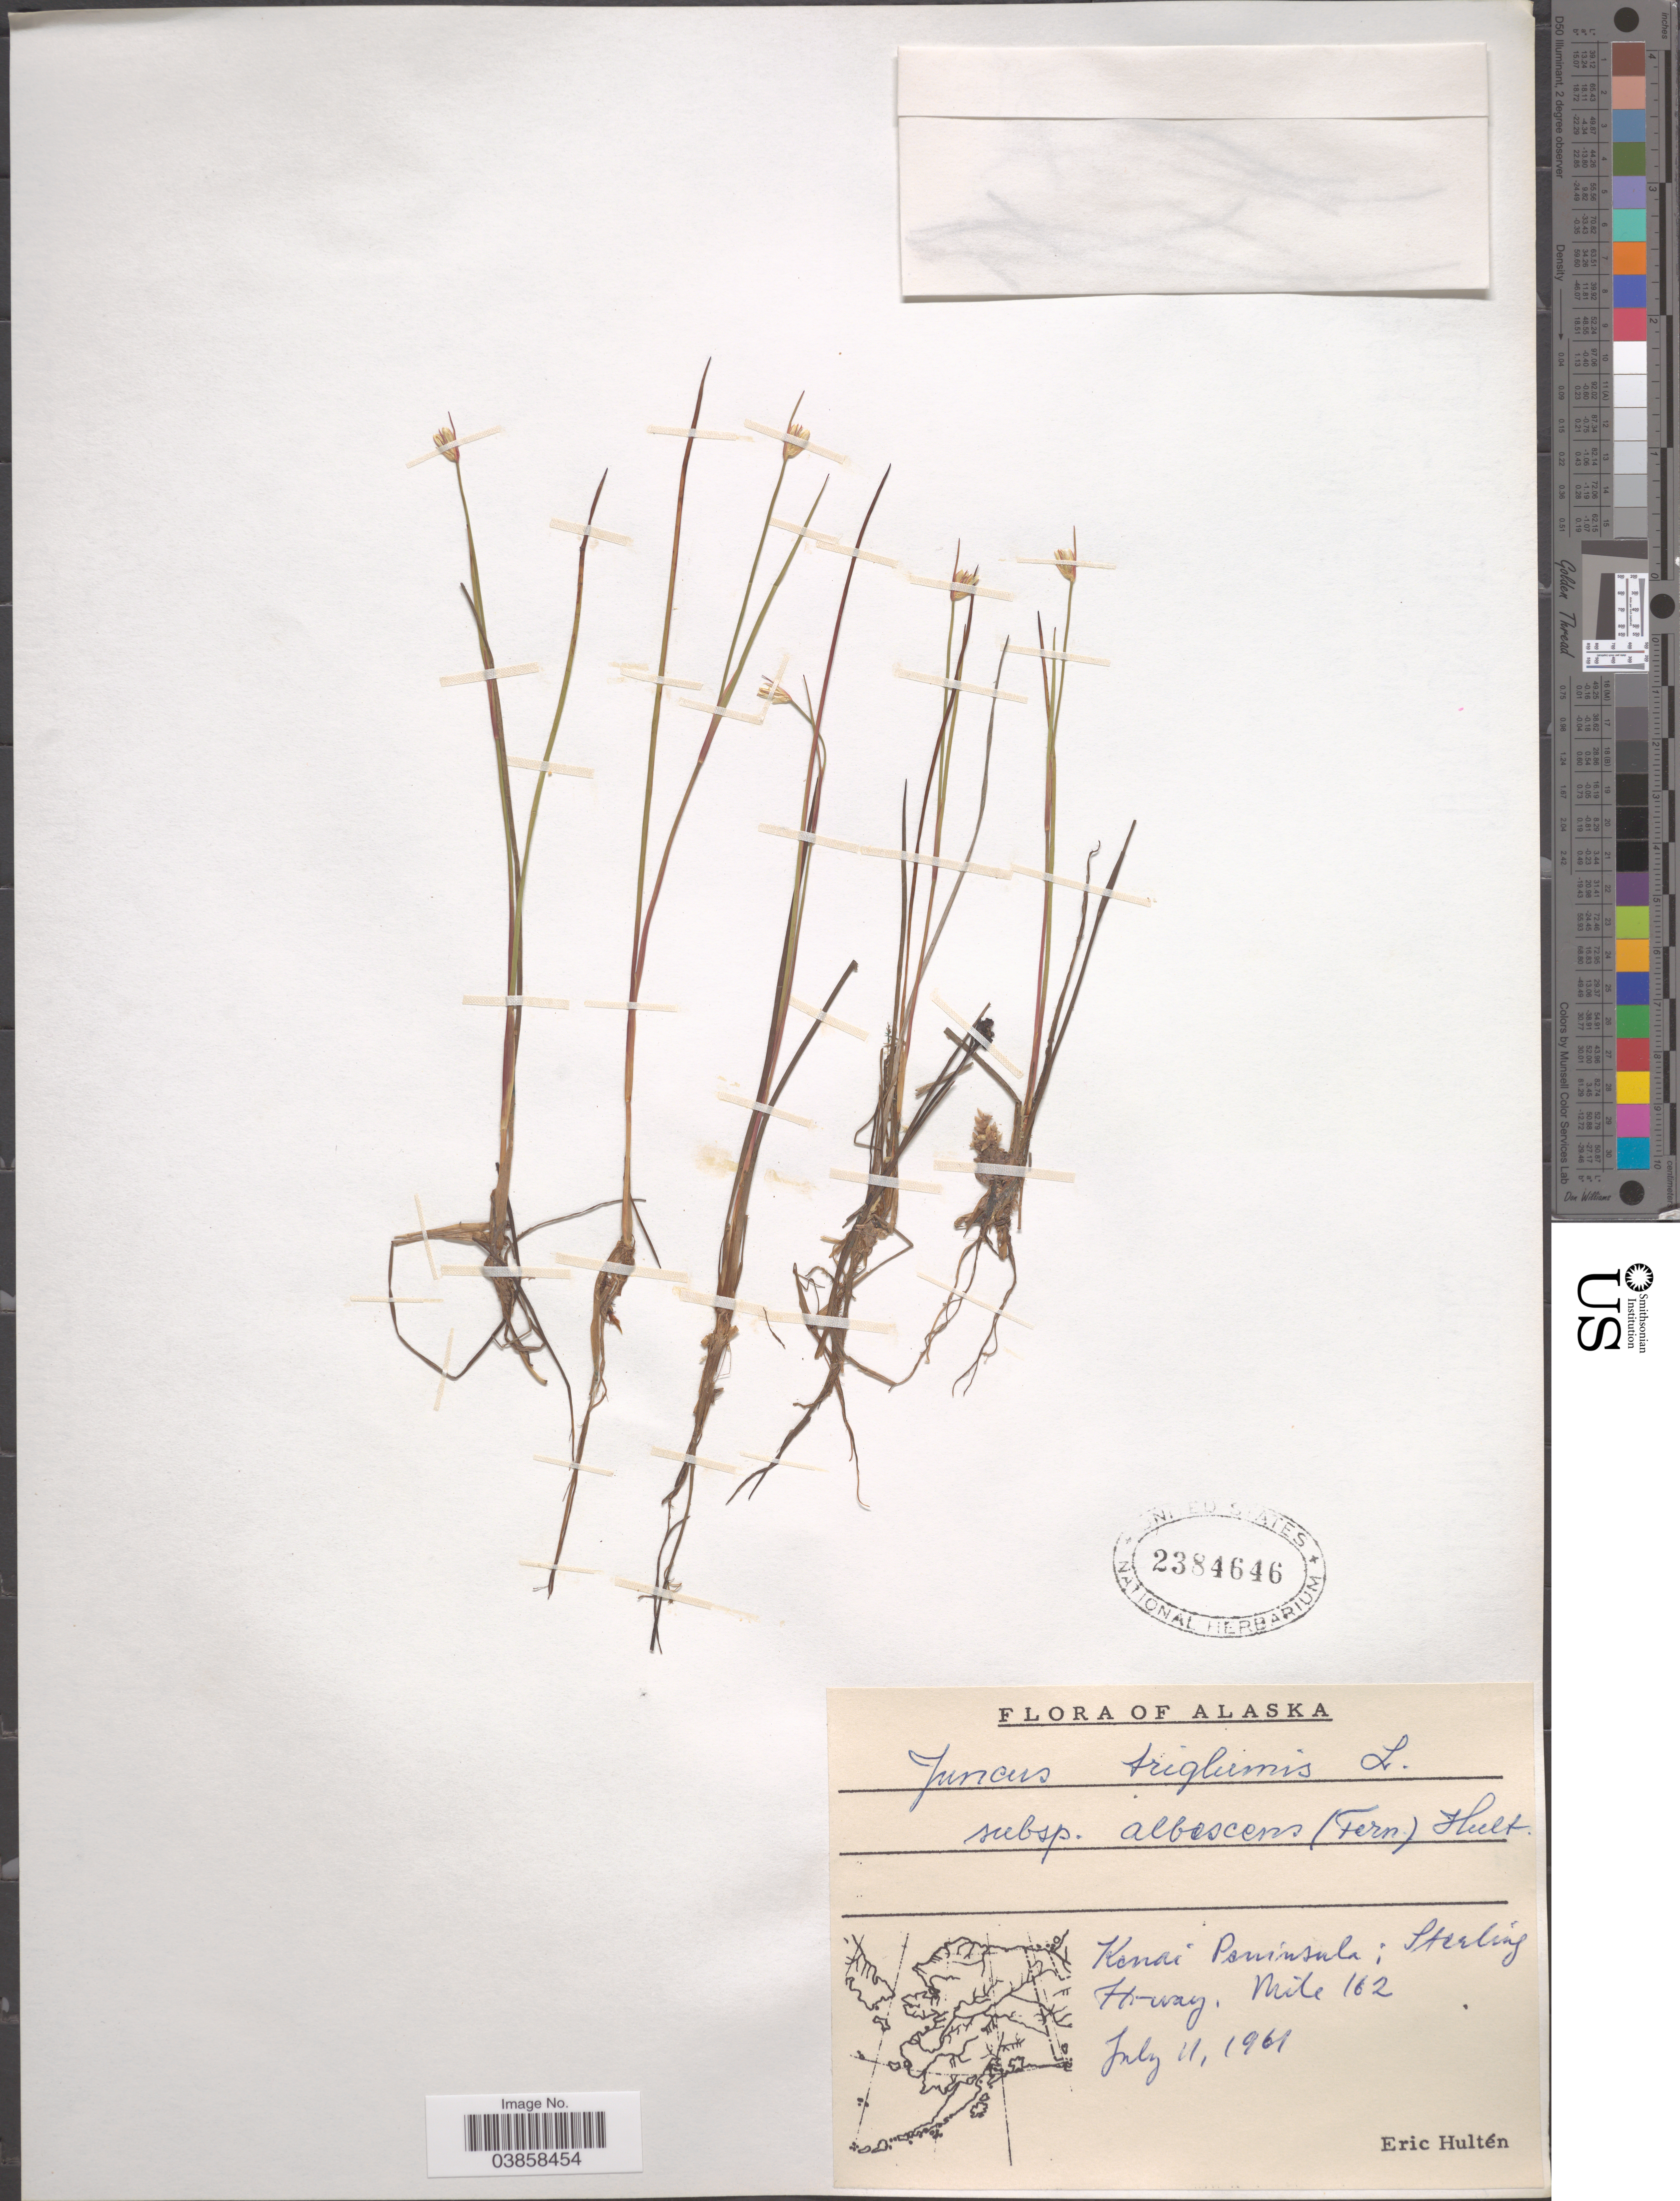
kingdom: Plantae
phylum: Tracheophyta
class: Liliopsida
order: Poales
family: Juncaceae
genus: Juncus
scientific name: Juncus triglumis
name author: L.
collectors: E. G. Hultén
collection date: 1961-07-11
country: United States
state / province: Alaska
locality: Konai Peninsula: Sterling H-way. Mile 162.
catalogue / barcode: US 2384646